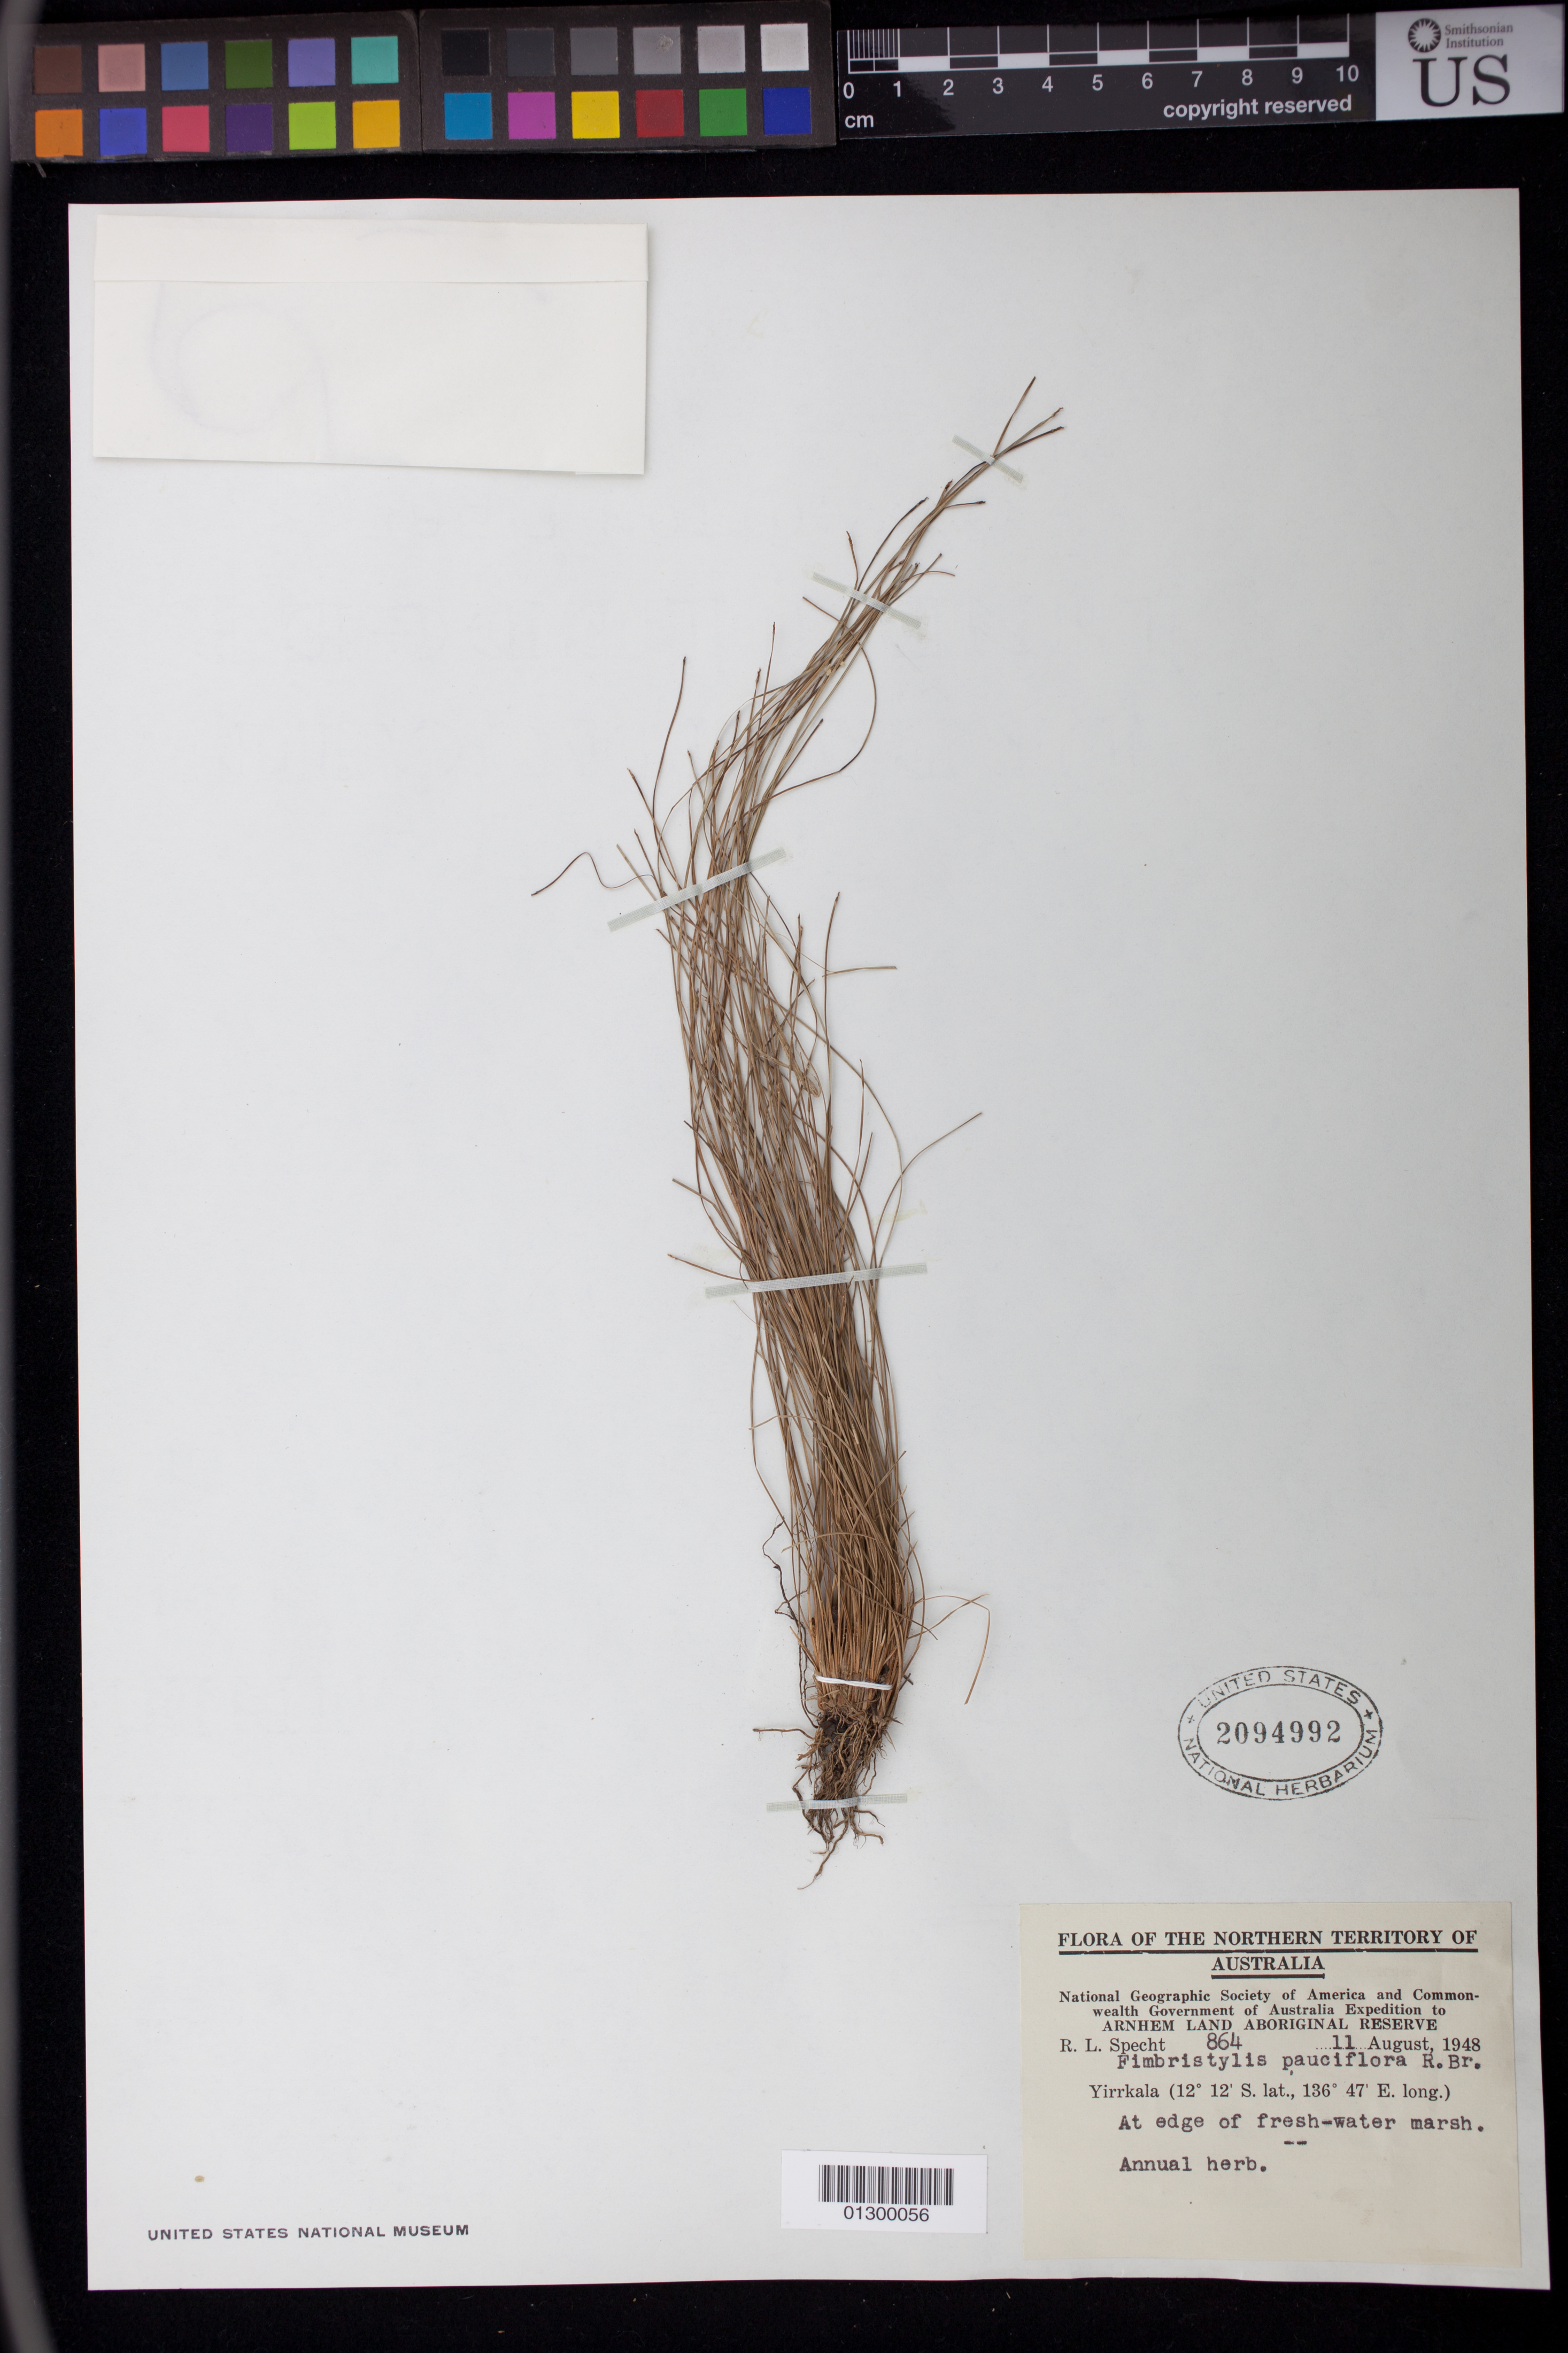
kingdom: Plantae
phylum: Tracheophyta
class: Liliopsida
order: Poales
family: Cyperaceae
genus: Fimbristylis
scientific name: Fimbristylis pauciflora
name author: R. Br.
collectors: R. L. Specht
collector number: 864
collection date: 1948-08-11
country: Australia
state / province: Northern Territory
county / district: East Arnhem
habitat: At edge of fresh-water marsh.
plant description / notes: Annual herb.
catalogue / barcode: US 2094992